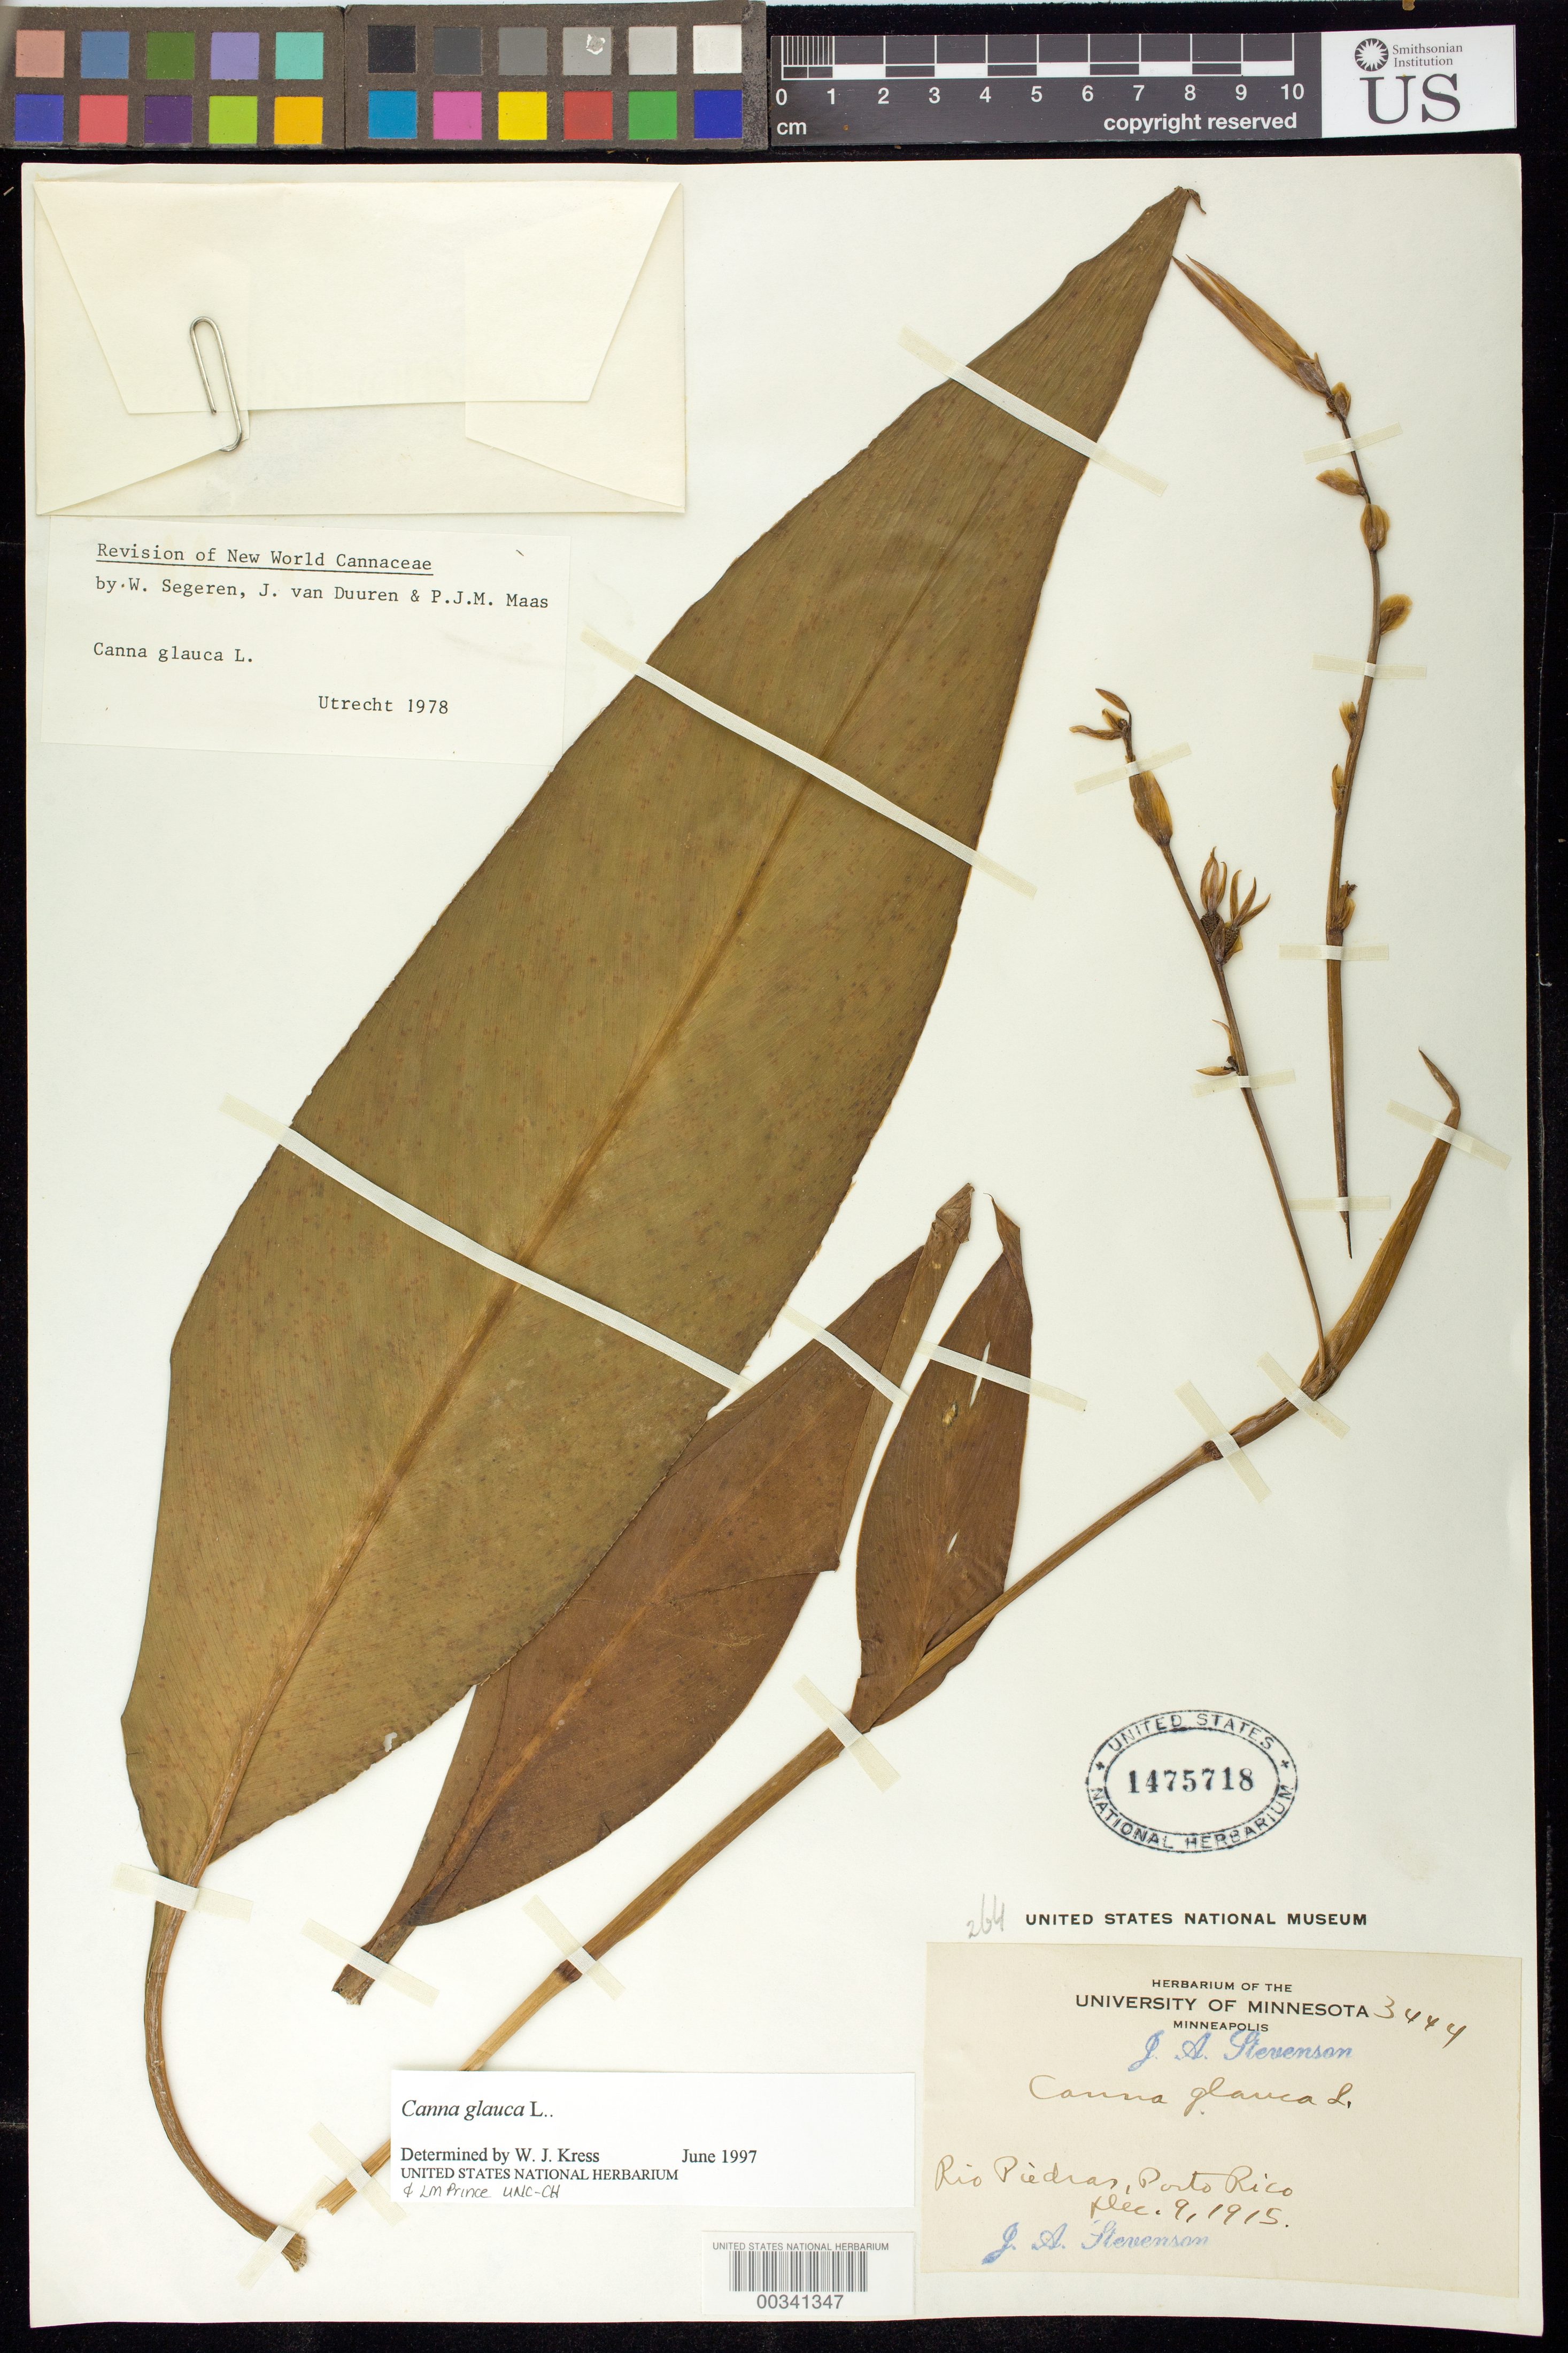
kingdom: Plantae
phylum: Tracheophyta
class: Liliopsida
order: Zingiberales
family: Cannaceae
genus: Canna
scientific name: Canna glauca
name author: L.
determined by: Segeren, W.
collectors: J. Stevenson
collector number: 3444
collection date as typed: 09 Dec 1915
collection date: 1915-12-09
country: Puerto Rico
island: Greater Antilles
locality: Rio piedras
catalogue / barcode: US 1475718